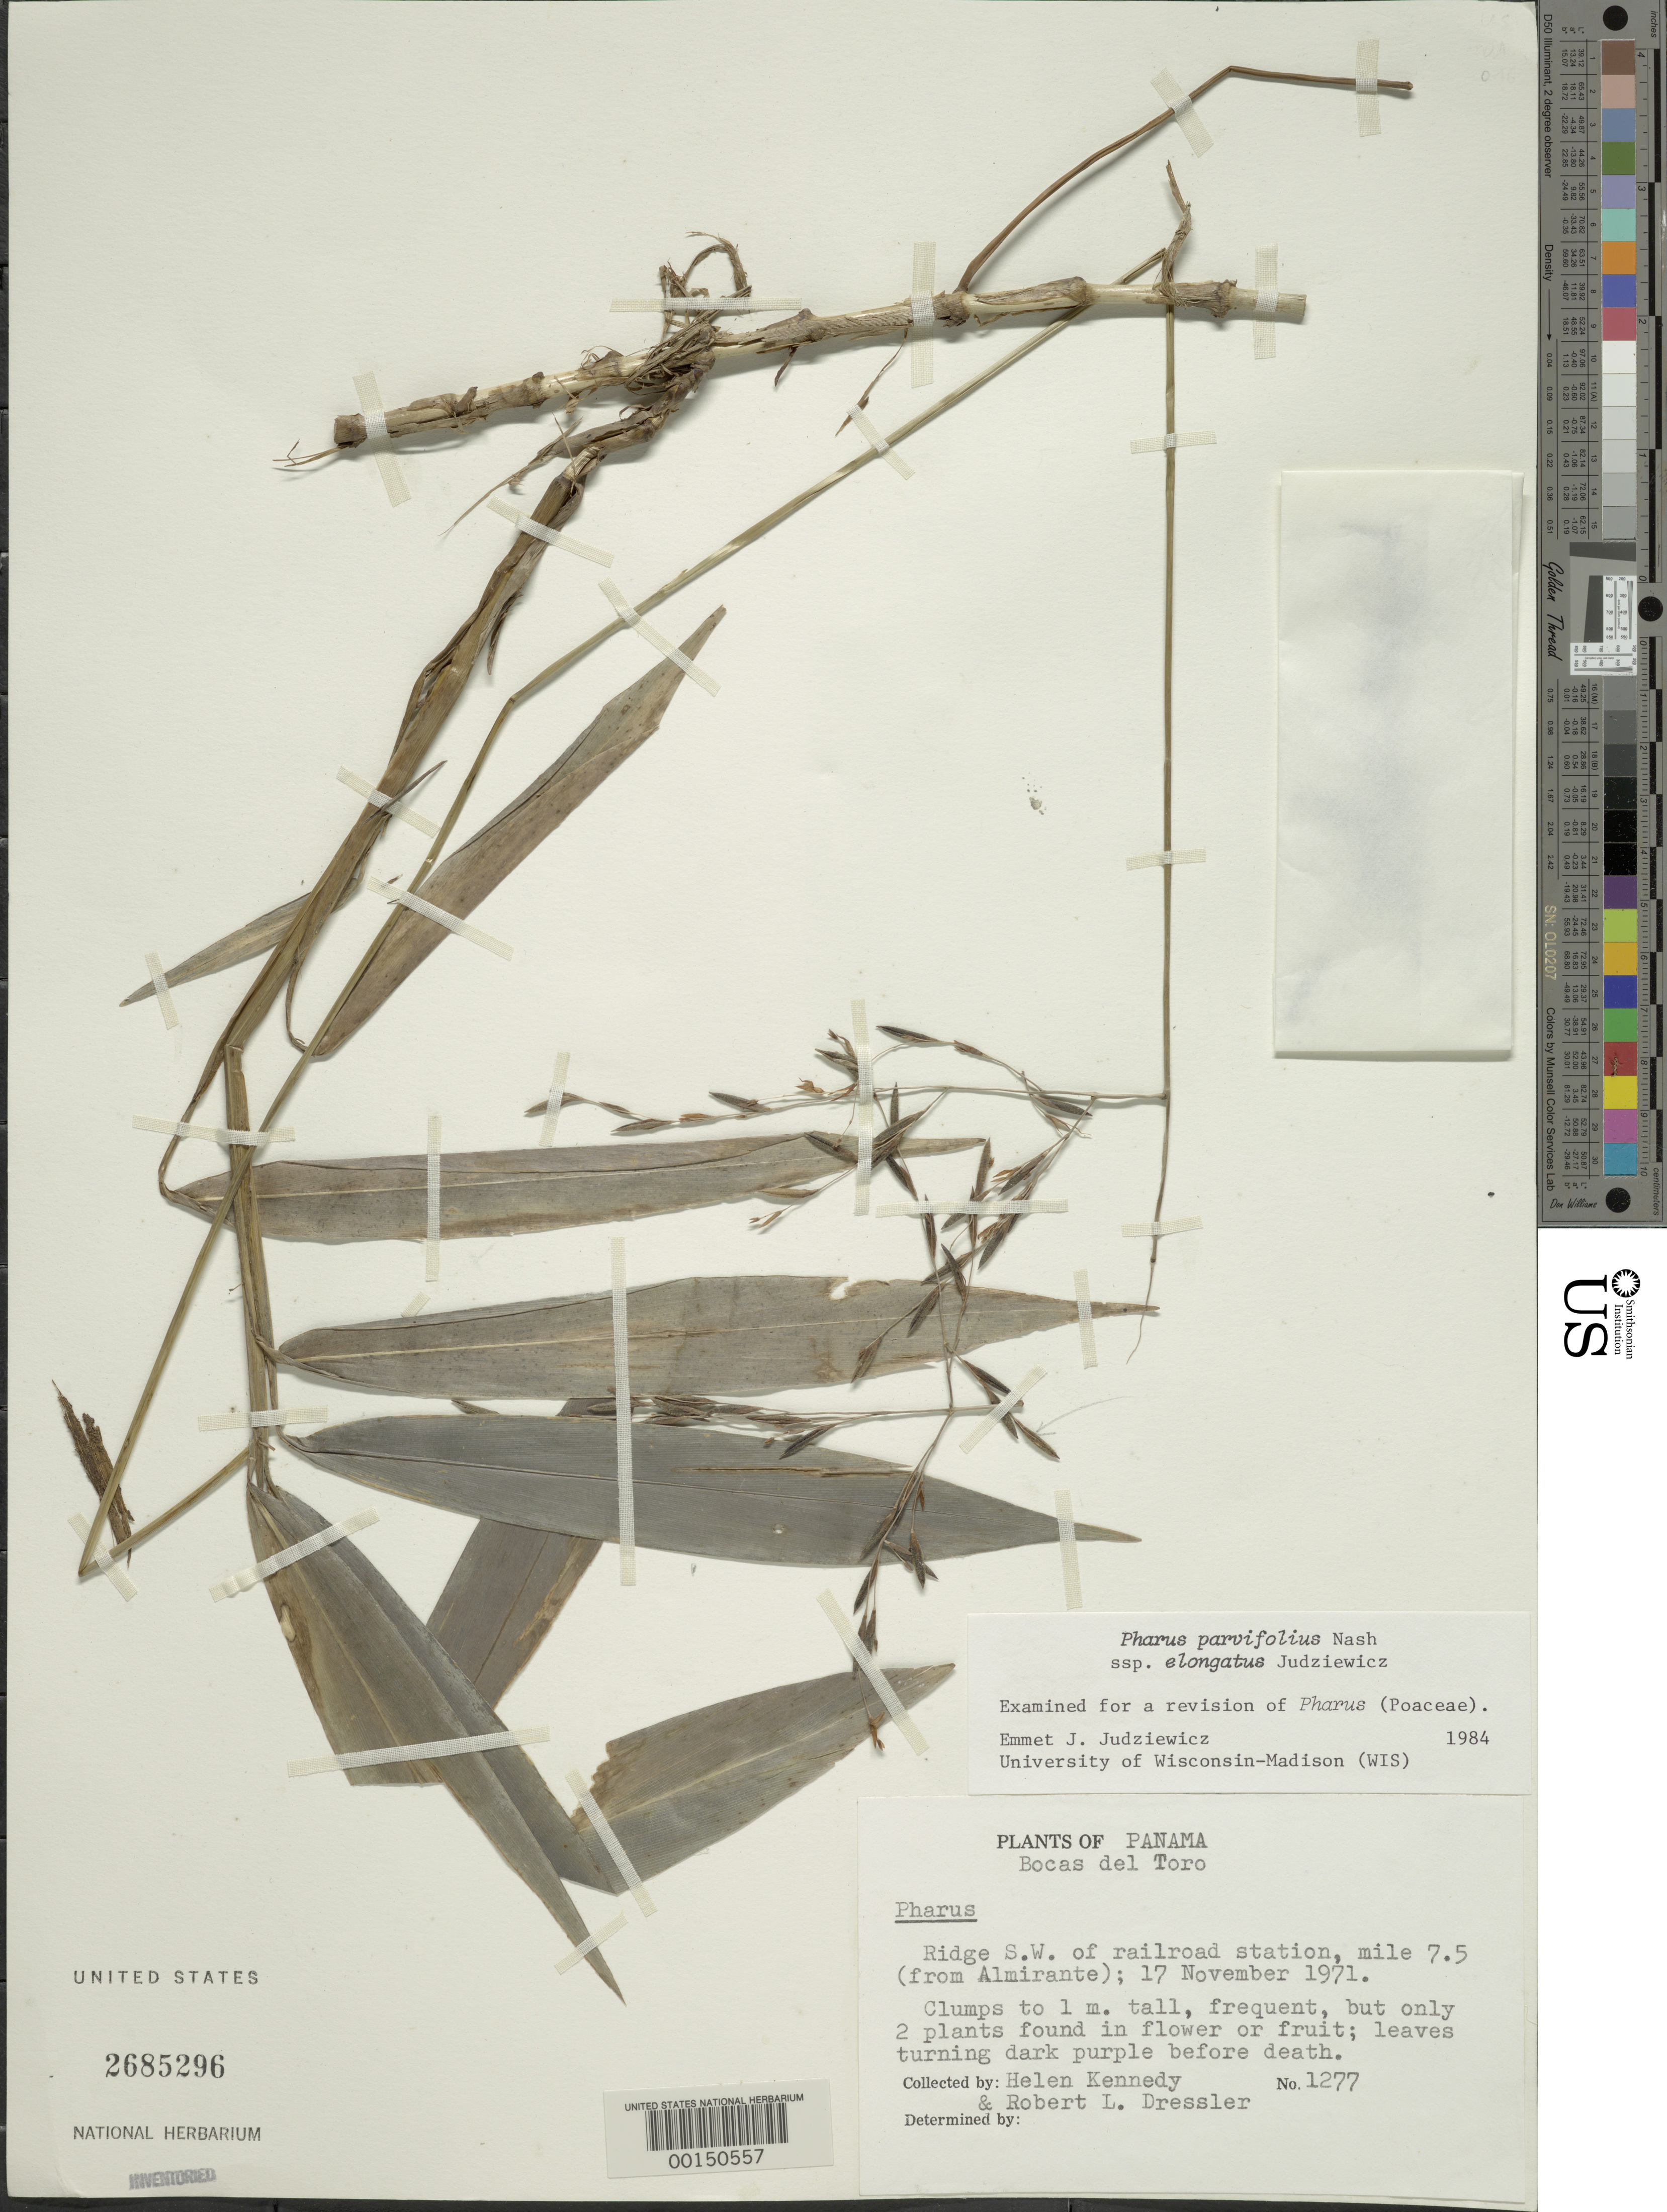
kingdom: Plantae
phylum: Tracheophyta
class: Liliopsida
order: Poales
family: Poaceae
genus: Pharus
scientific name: Pharus parvifolius subsp. elongatus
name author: Judz.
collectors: H. Kennedy & R. Dressler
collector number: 1277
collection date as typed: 17 Nov 1971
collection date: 1971-11-17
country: Panama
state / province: Bocas del Toro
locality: Almirante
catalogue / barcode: US 2685296